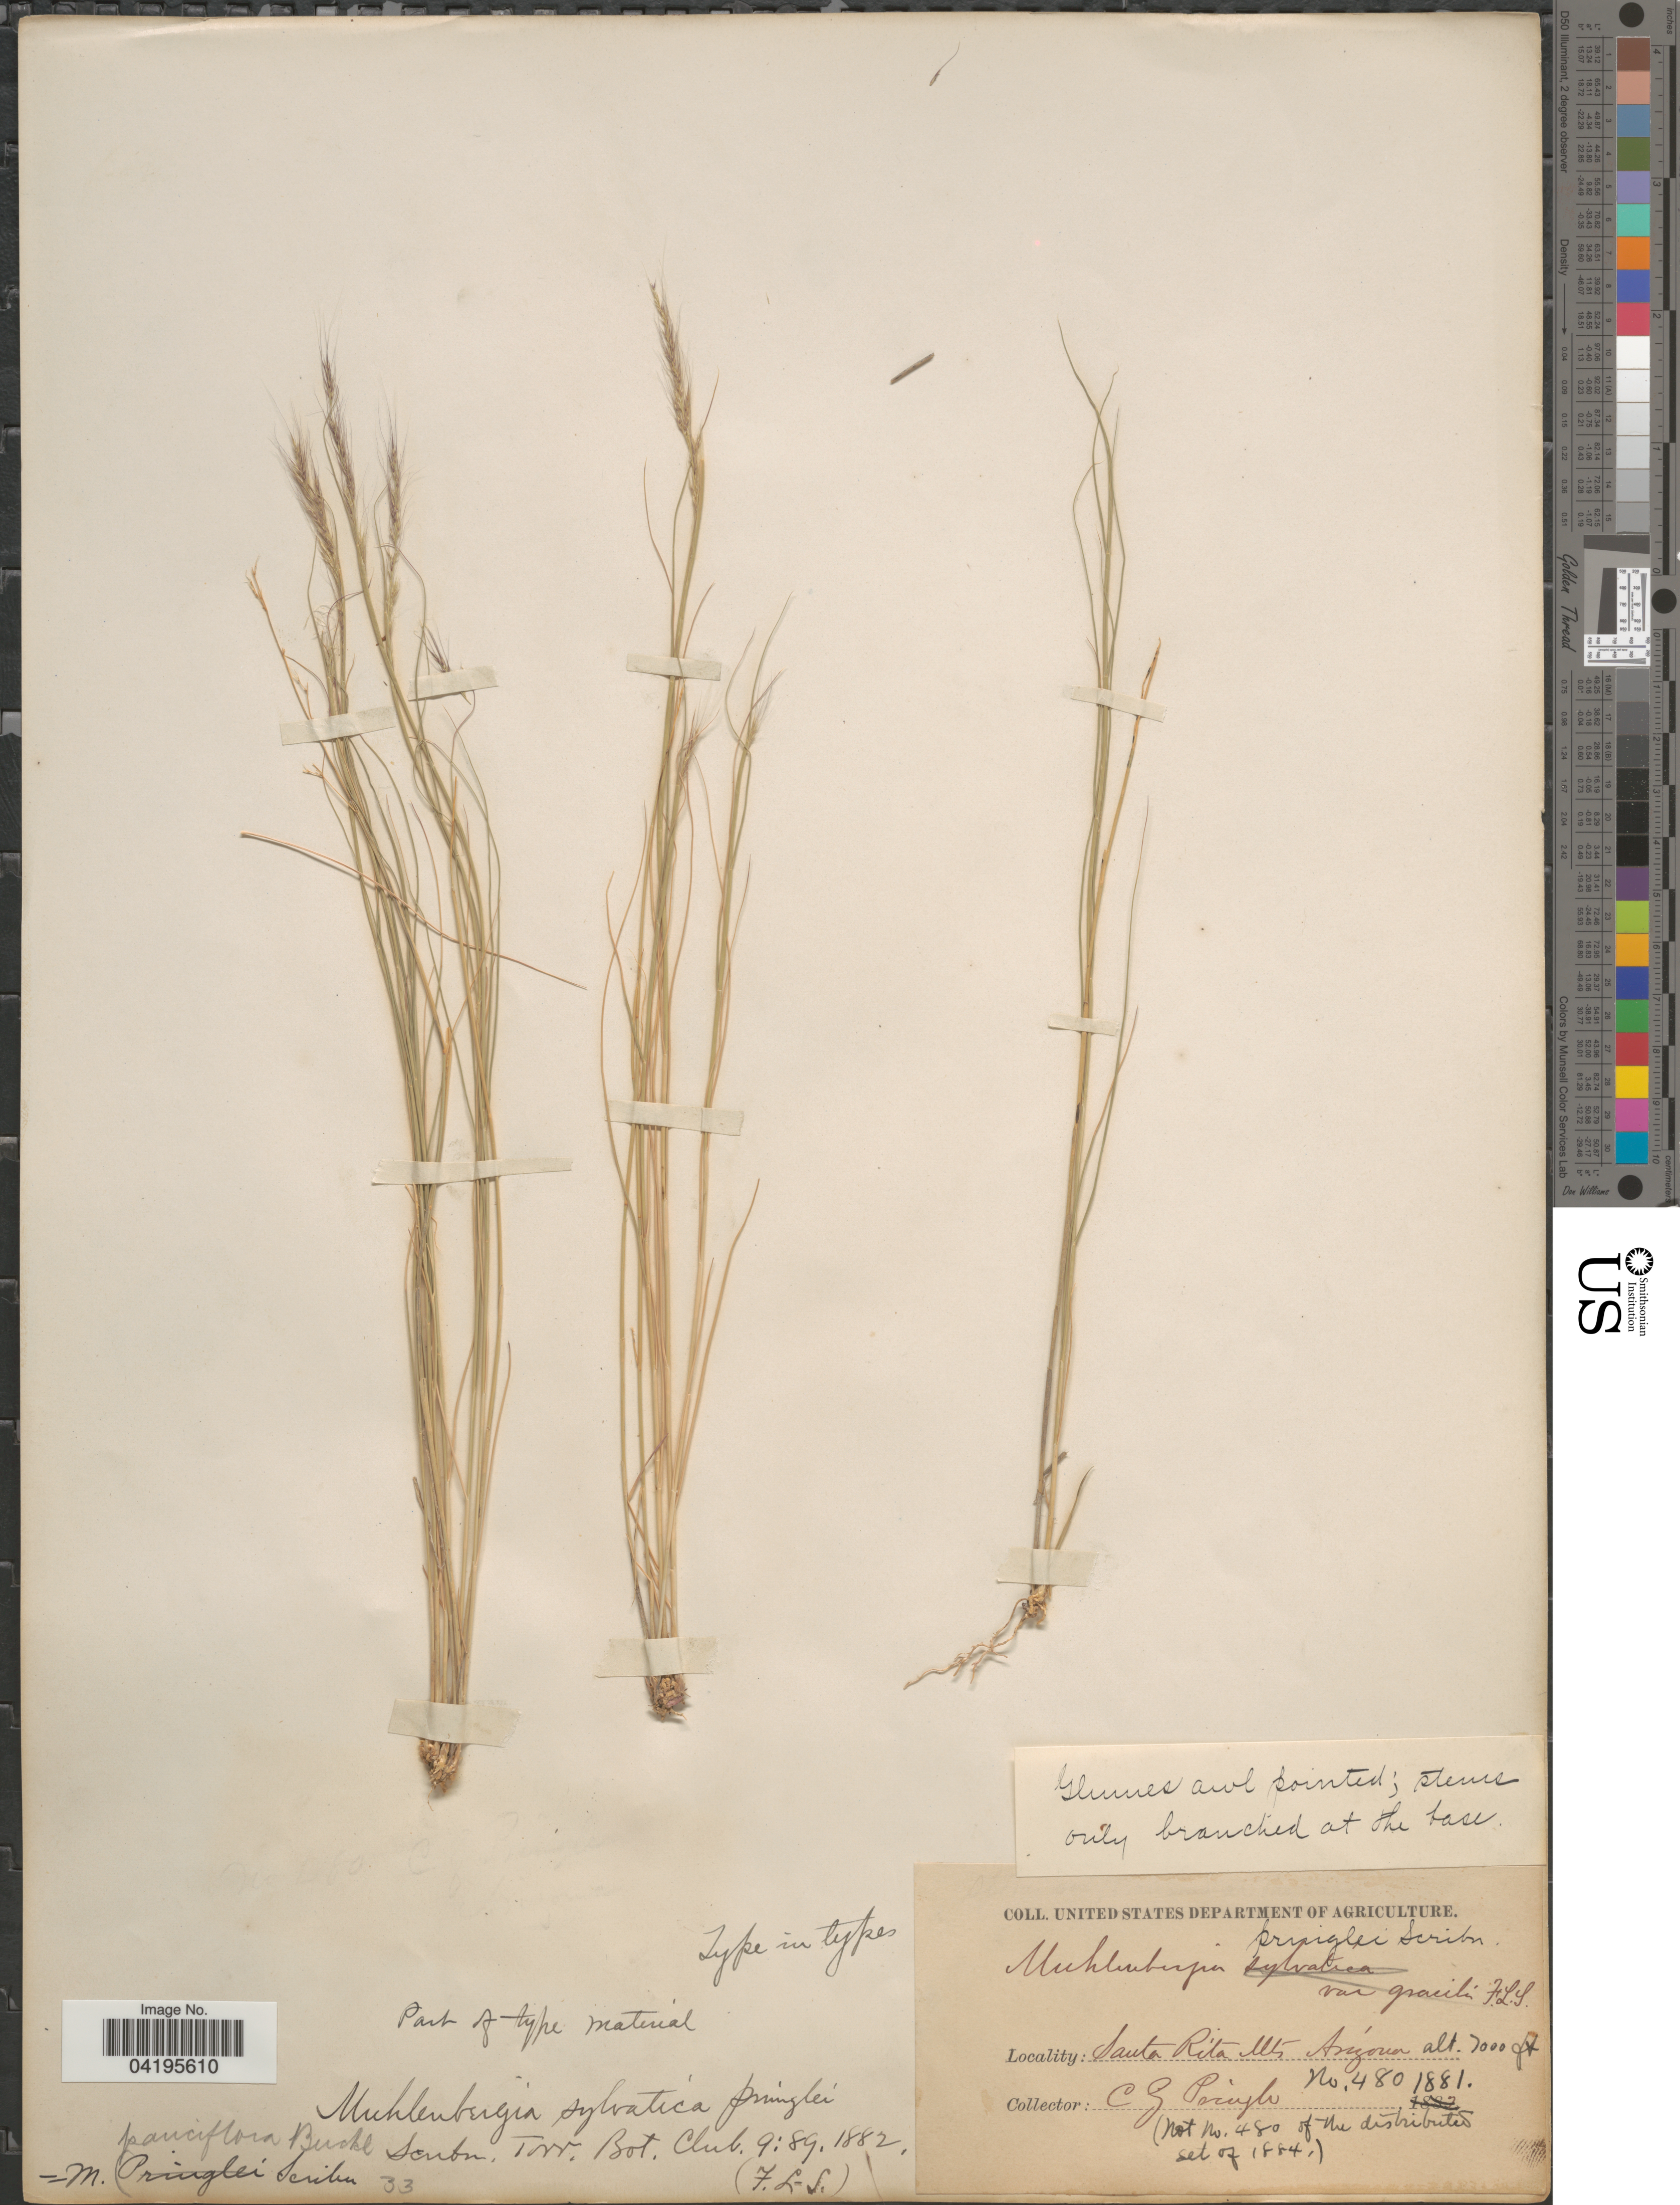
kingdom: Plantae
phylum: Tracheophyta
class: Liliopsida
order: Poales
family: Poaceae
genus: Muhlenbergia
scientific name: Muhlenbergia pauciflora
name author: Buckley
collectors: C. G. Pringle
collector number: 480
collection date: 1881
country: United States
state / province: Arizona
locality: Santa Rita Mts.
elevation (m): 2134